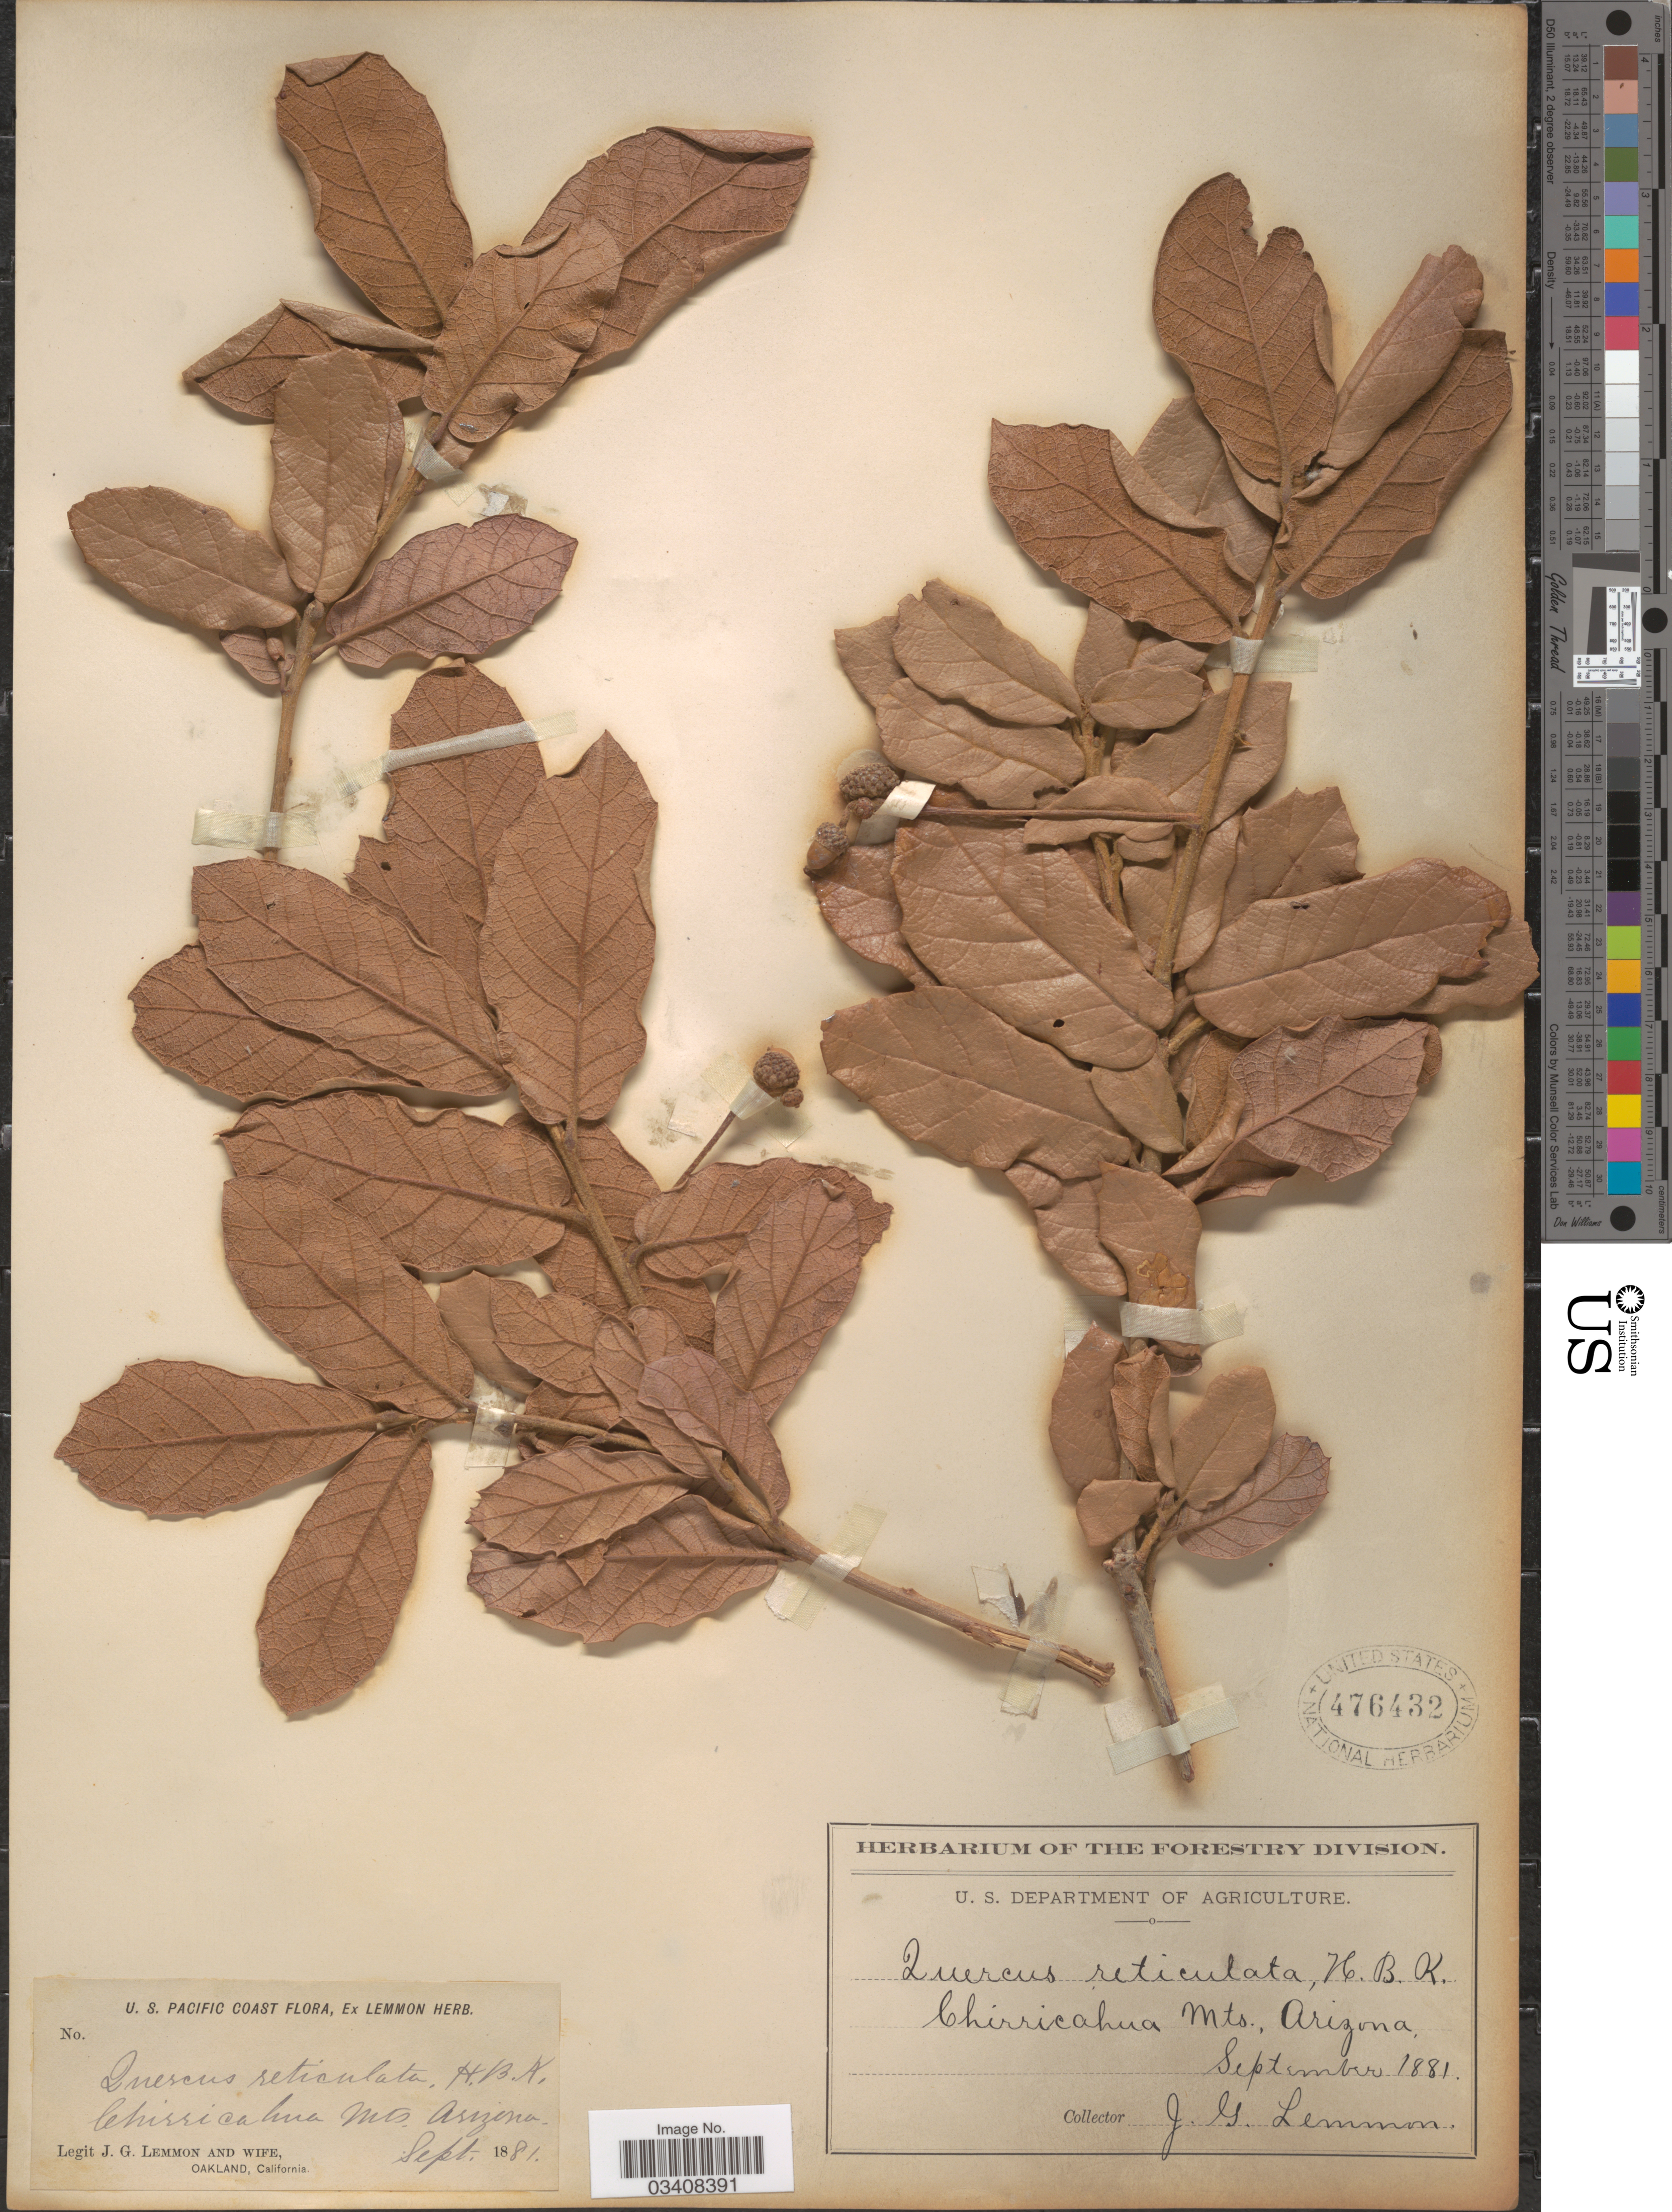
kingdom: Plantae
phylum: Tracheophyta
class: Magnoliopsida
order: Fagales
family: Fagaceae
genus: Quercus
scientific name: Quercus rugosa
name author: Née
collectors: J. Lemmon & Mrs. J. G. Lemmon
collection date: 1881-09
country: United States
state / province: Arizona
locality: Chirricahua Mts.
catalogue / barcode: US 476432